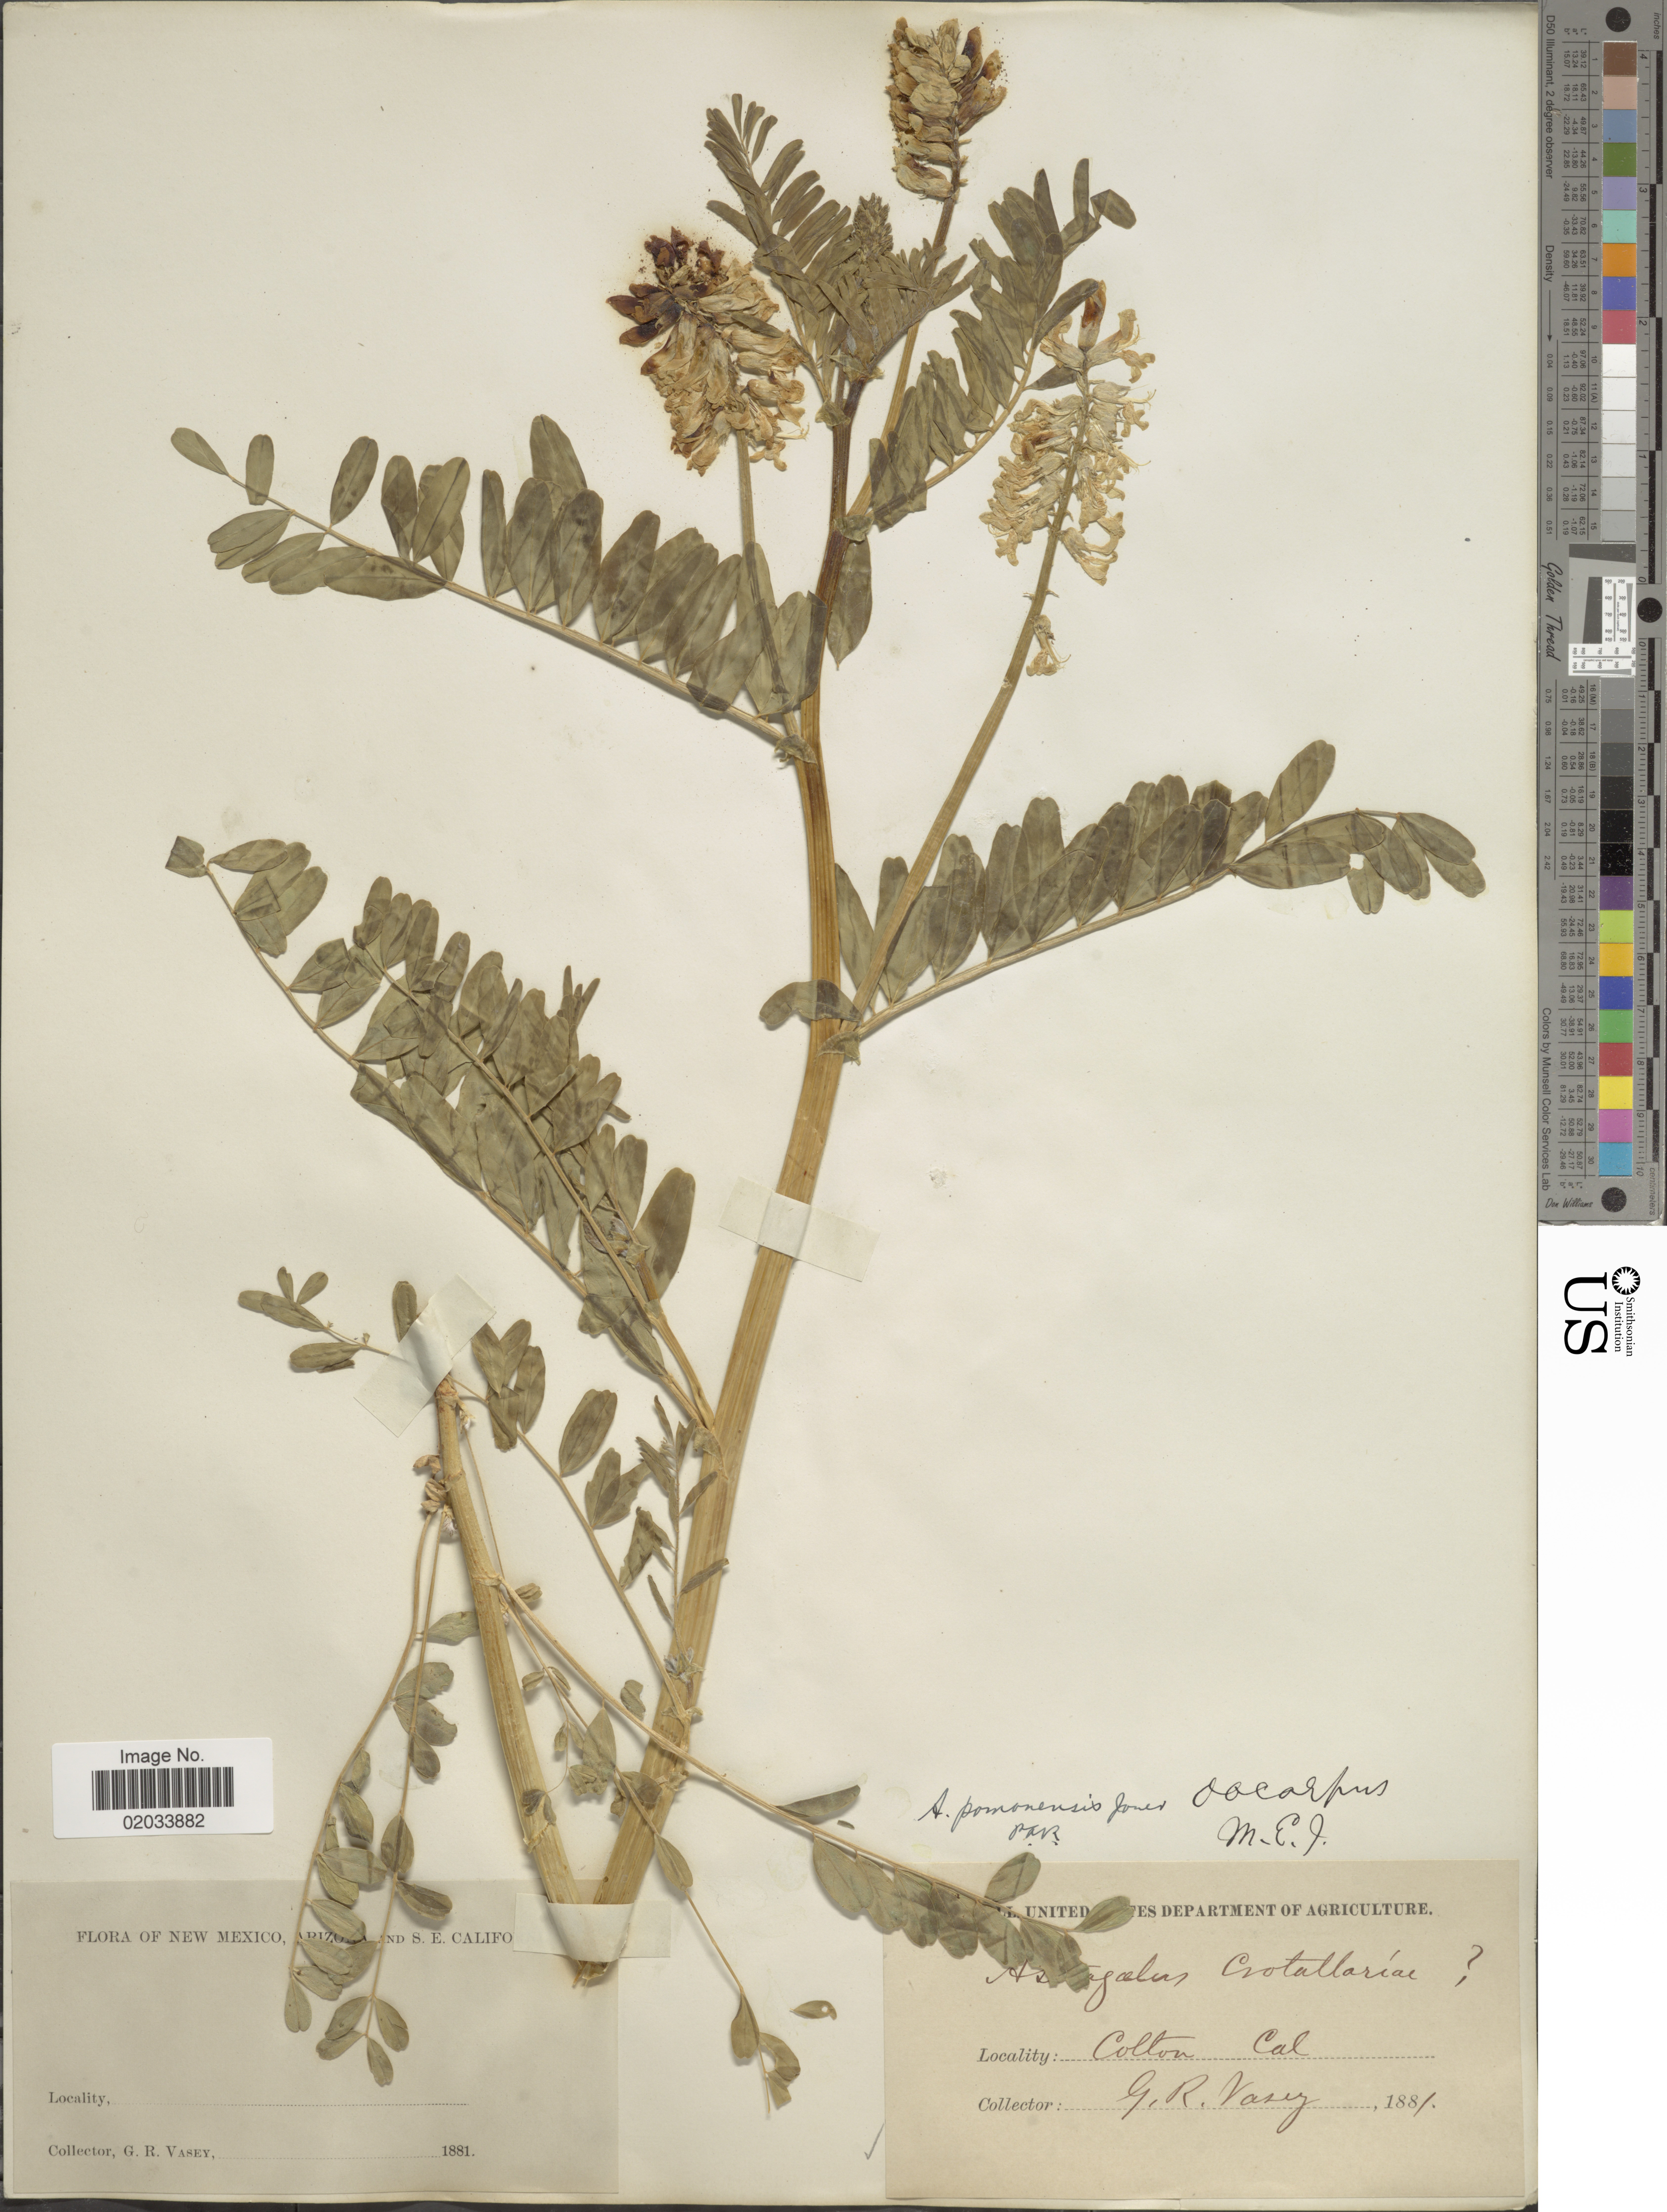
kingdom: Plantae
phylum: Tracheophyta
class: Magnoliopsida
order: Fabales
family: Fabaceae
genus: Astragalus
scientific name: Astragalus pomonensis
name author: M.E. Jones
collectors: G. R. Vasey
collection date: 1881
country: United States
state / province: California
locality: Colton Cal.